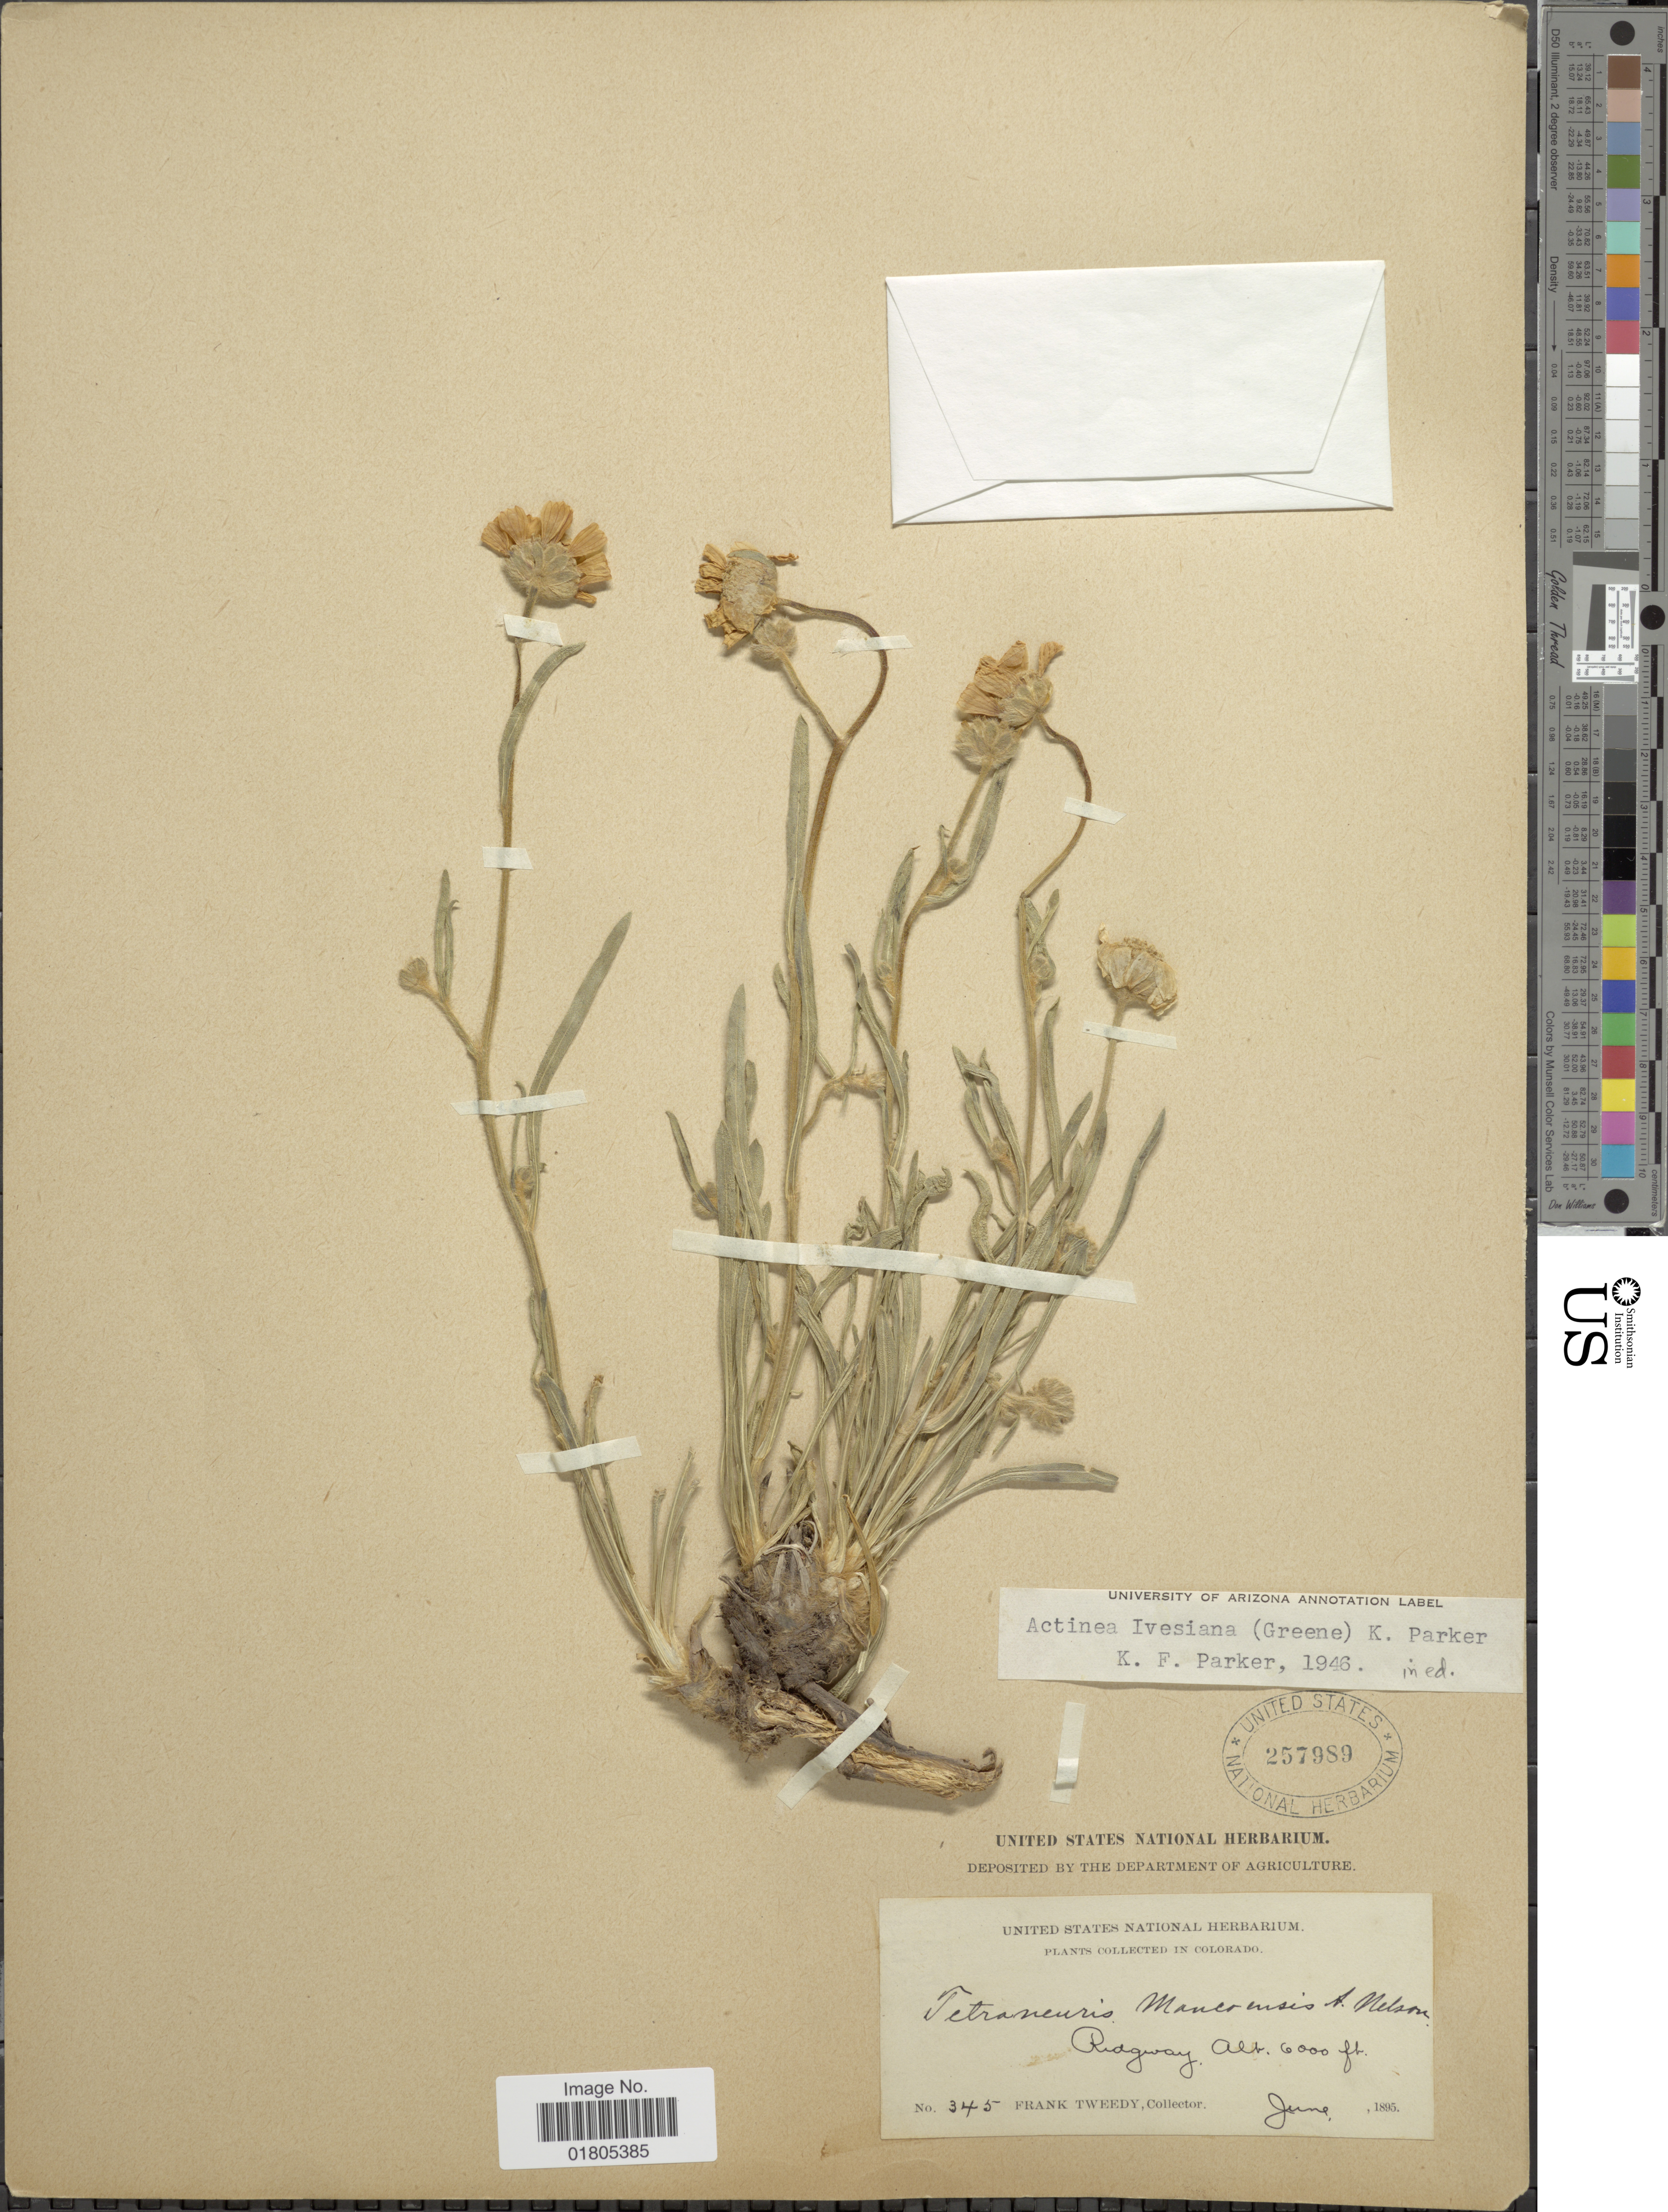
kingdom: Plantae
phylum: Tracheophyta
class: Magnoliopsida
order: Asterales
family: Asteraceae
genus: Actinea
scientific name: Actinea ivesiana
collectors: F. Tweedy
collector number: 345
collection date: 1895-06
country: United States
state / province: Colorado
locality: Ridgway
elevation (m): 1829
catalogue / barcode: US 257989